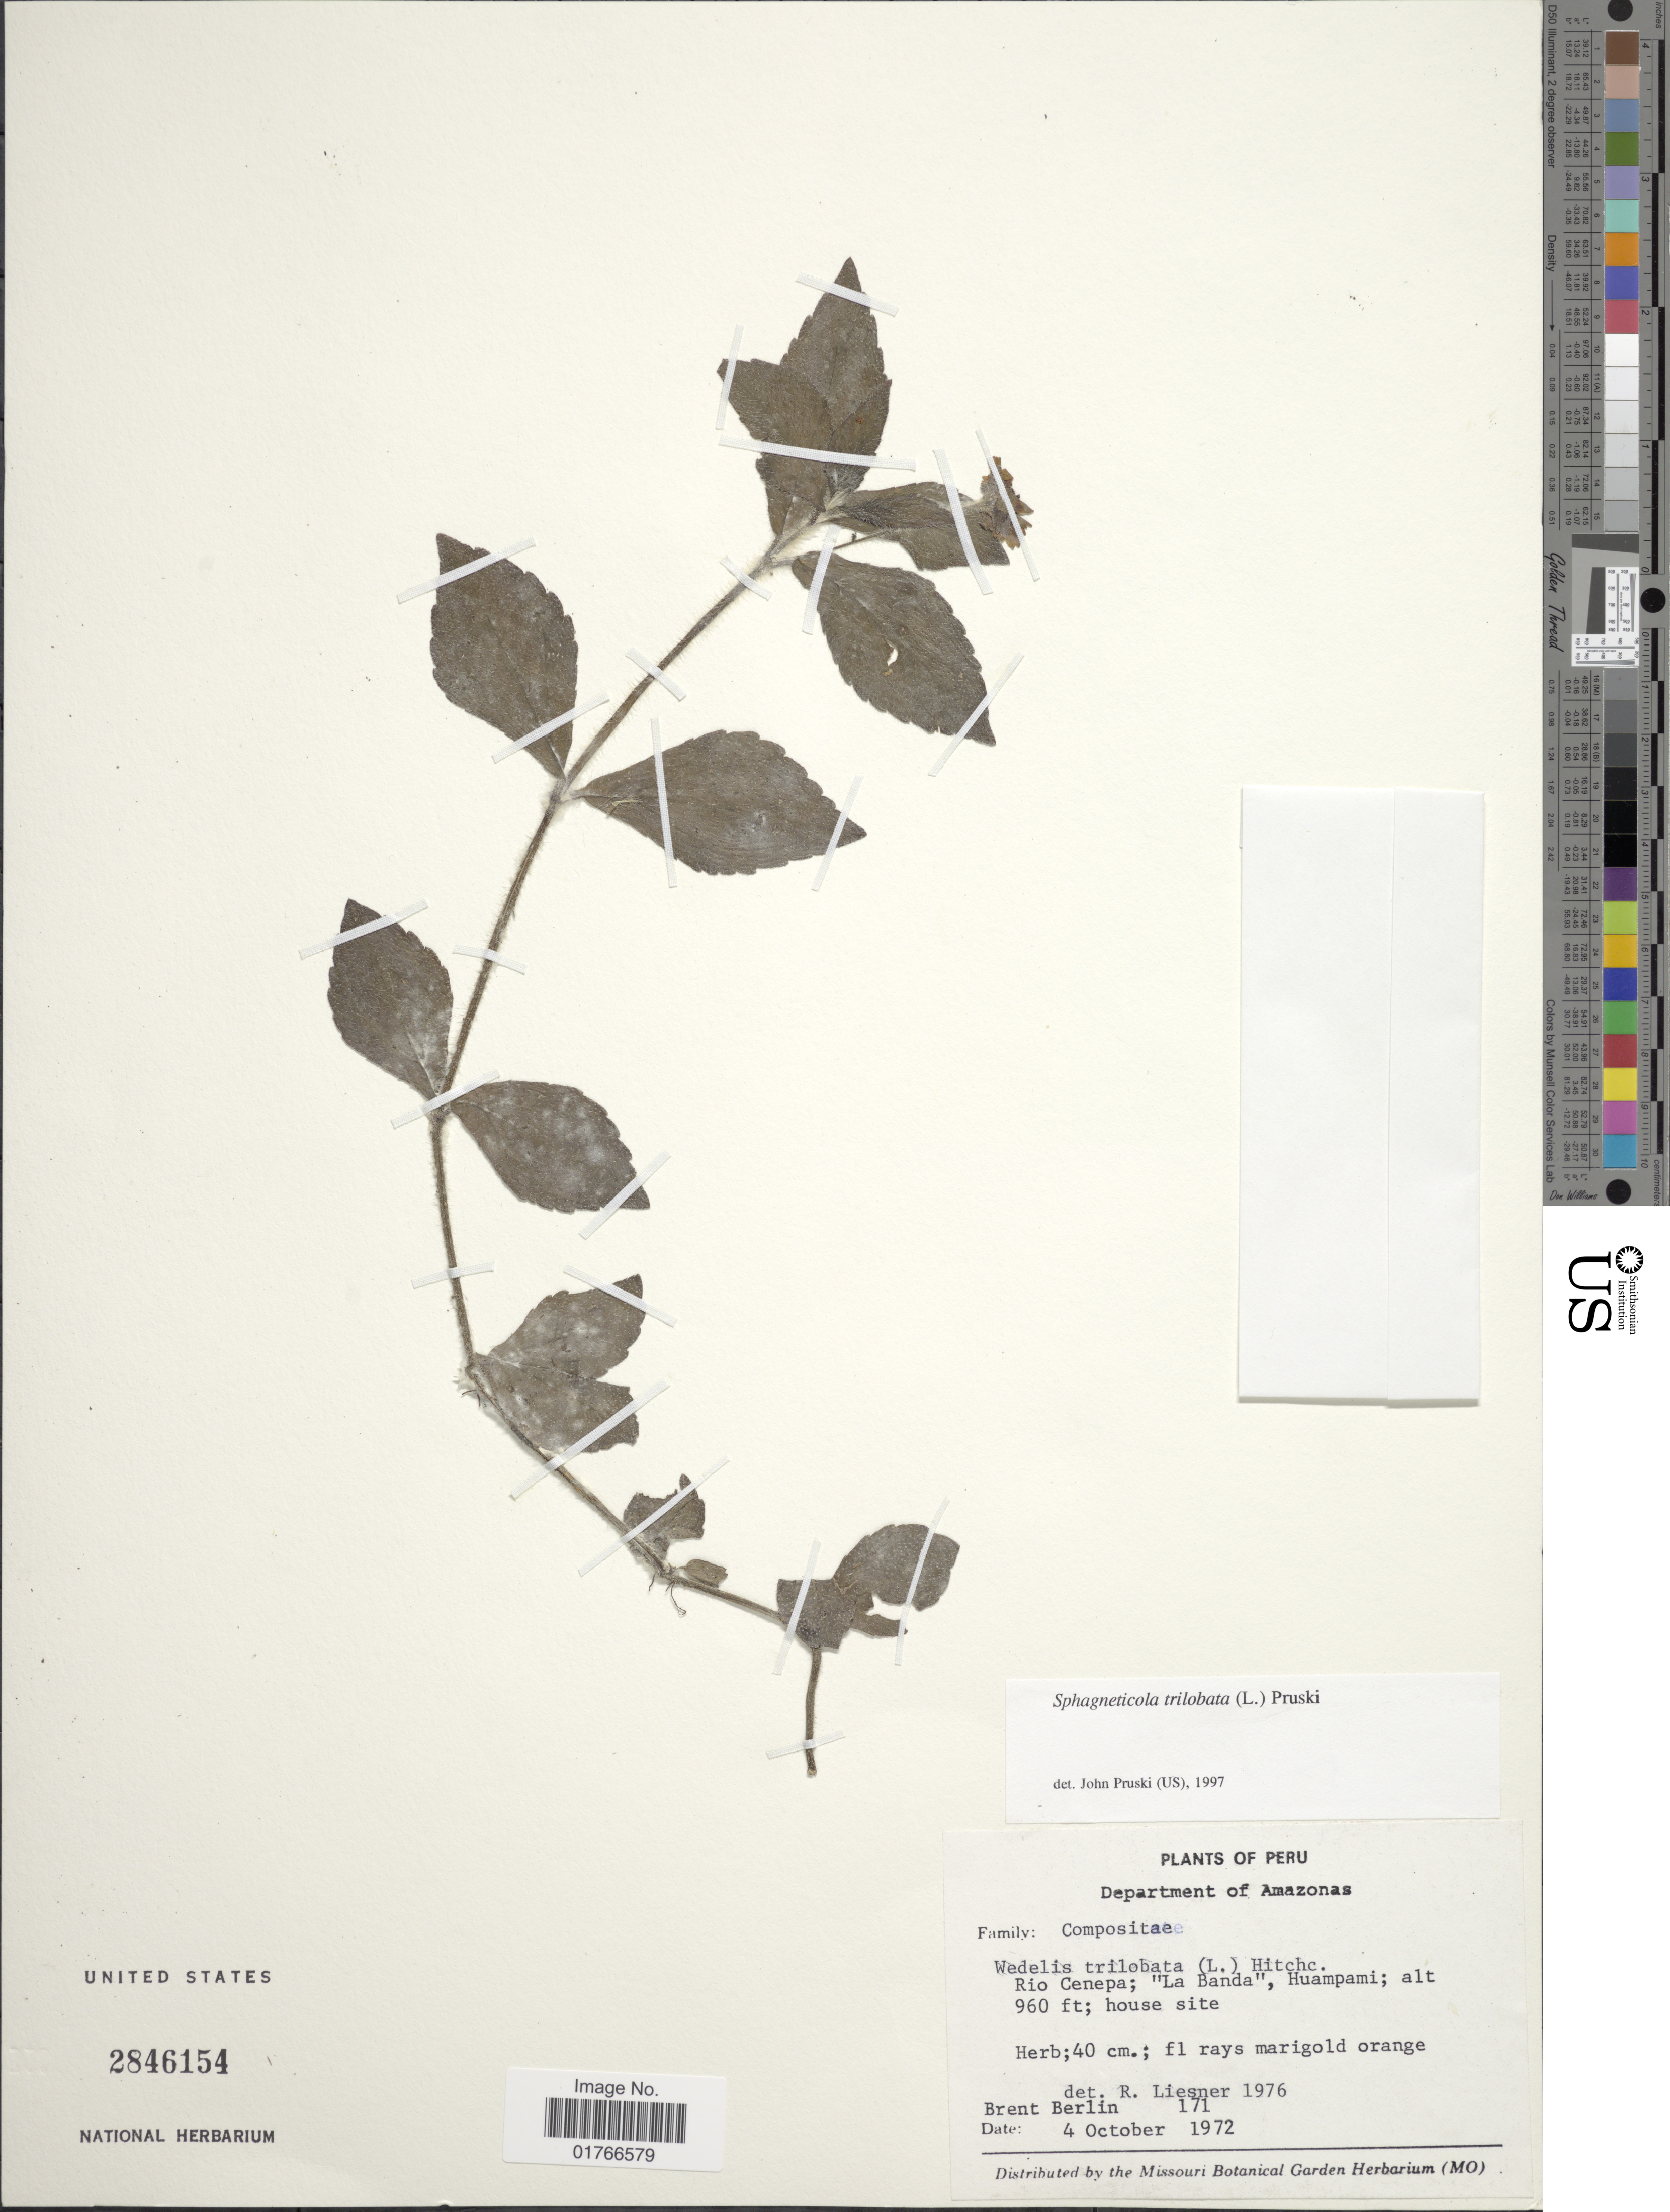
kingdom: Plantae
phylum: Tracheophyta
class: Magnoliopsida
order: Asterales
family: Asteraceae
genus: Sphagneticola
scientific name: Sphagneticola trilobata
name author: (L.) Pruski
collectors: B. Berlin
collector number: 171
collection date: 1972-10-04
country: Peru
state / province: Amazonas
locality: Rio Cenepa, La Banda, Huampami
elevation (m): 293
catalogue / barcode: US 2846154